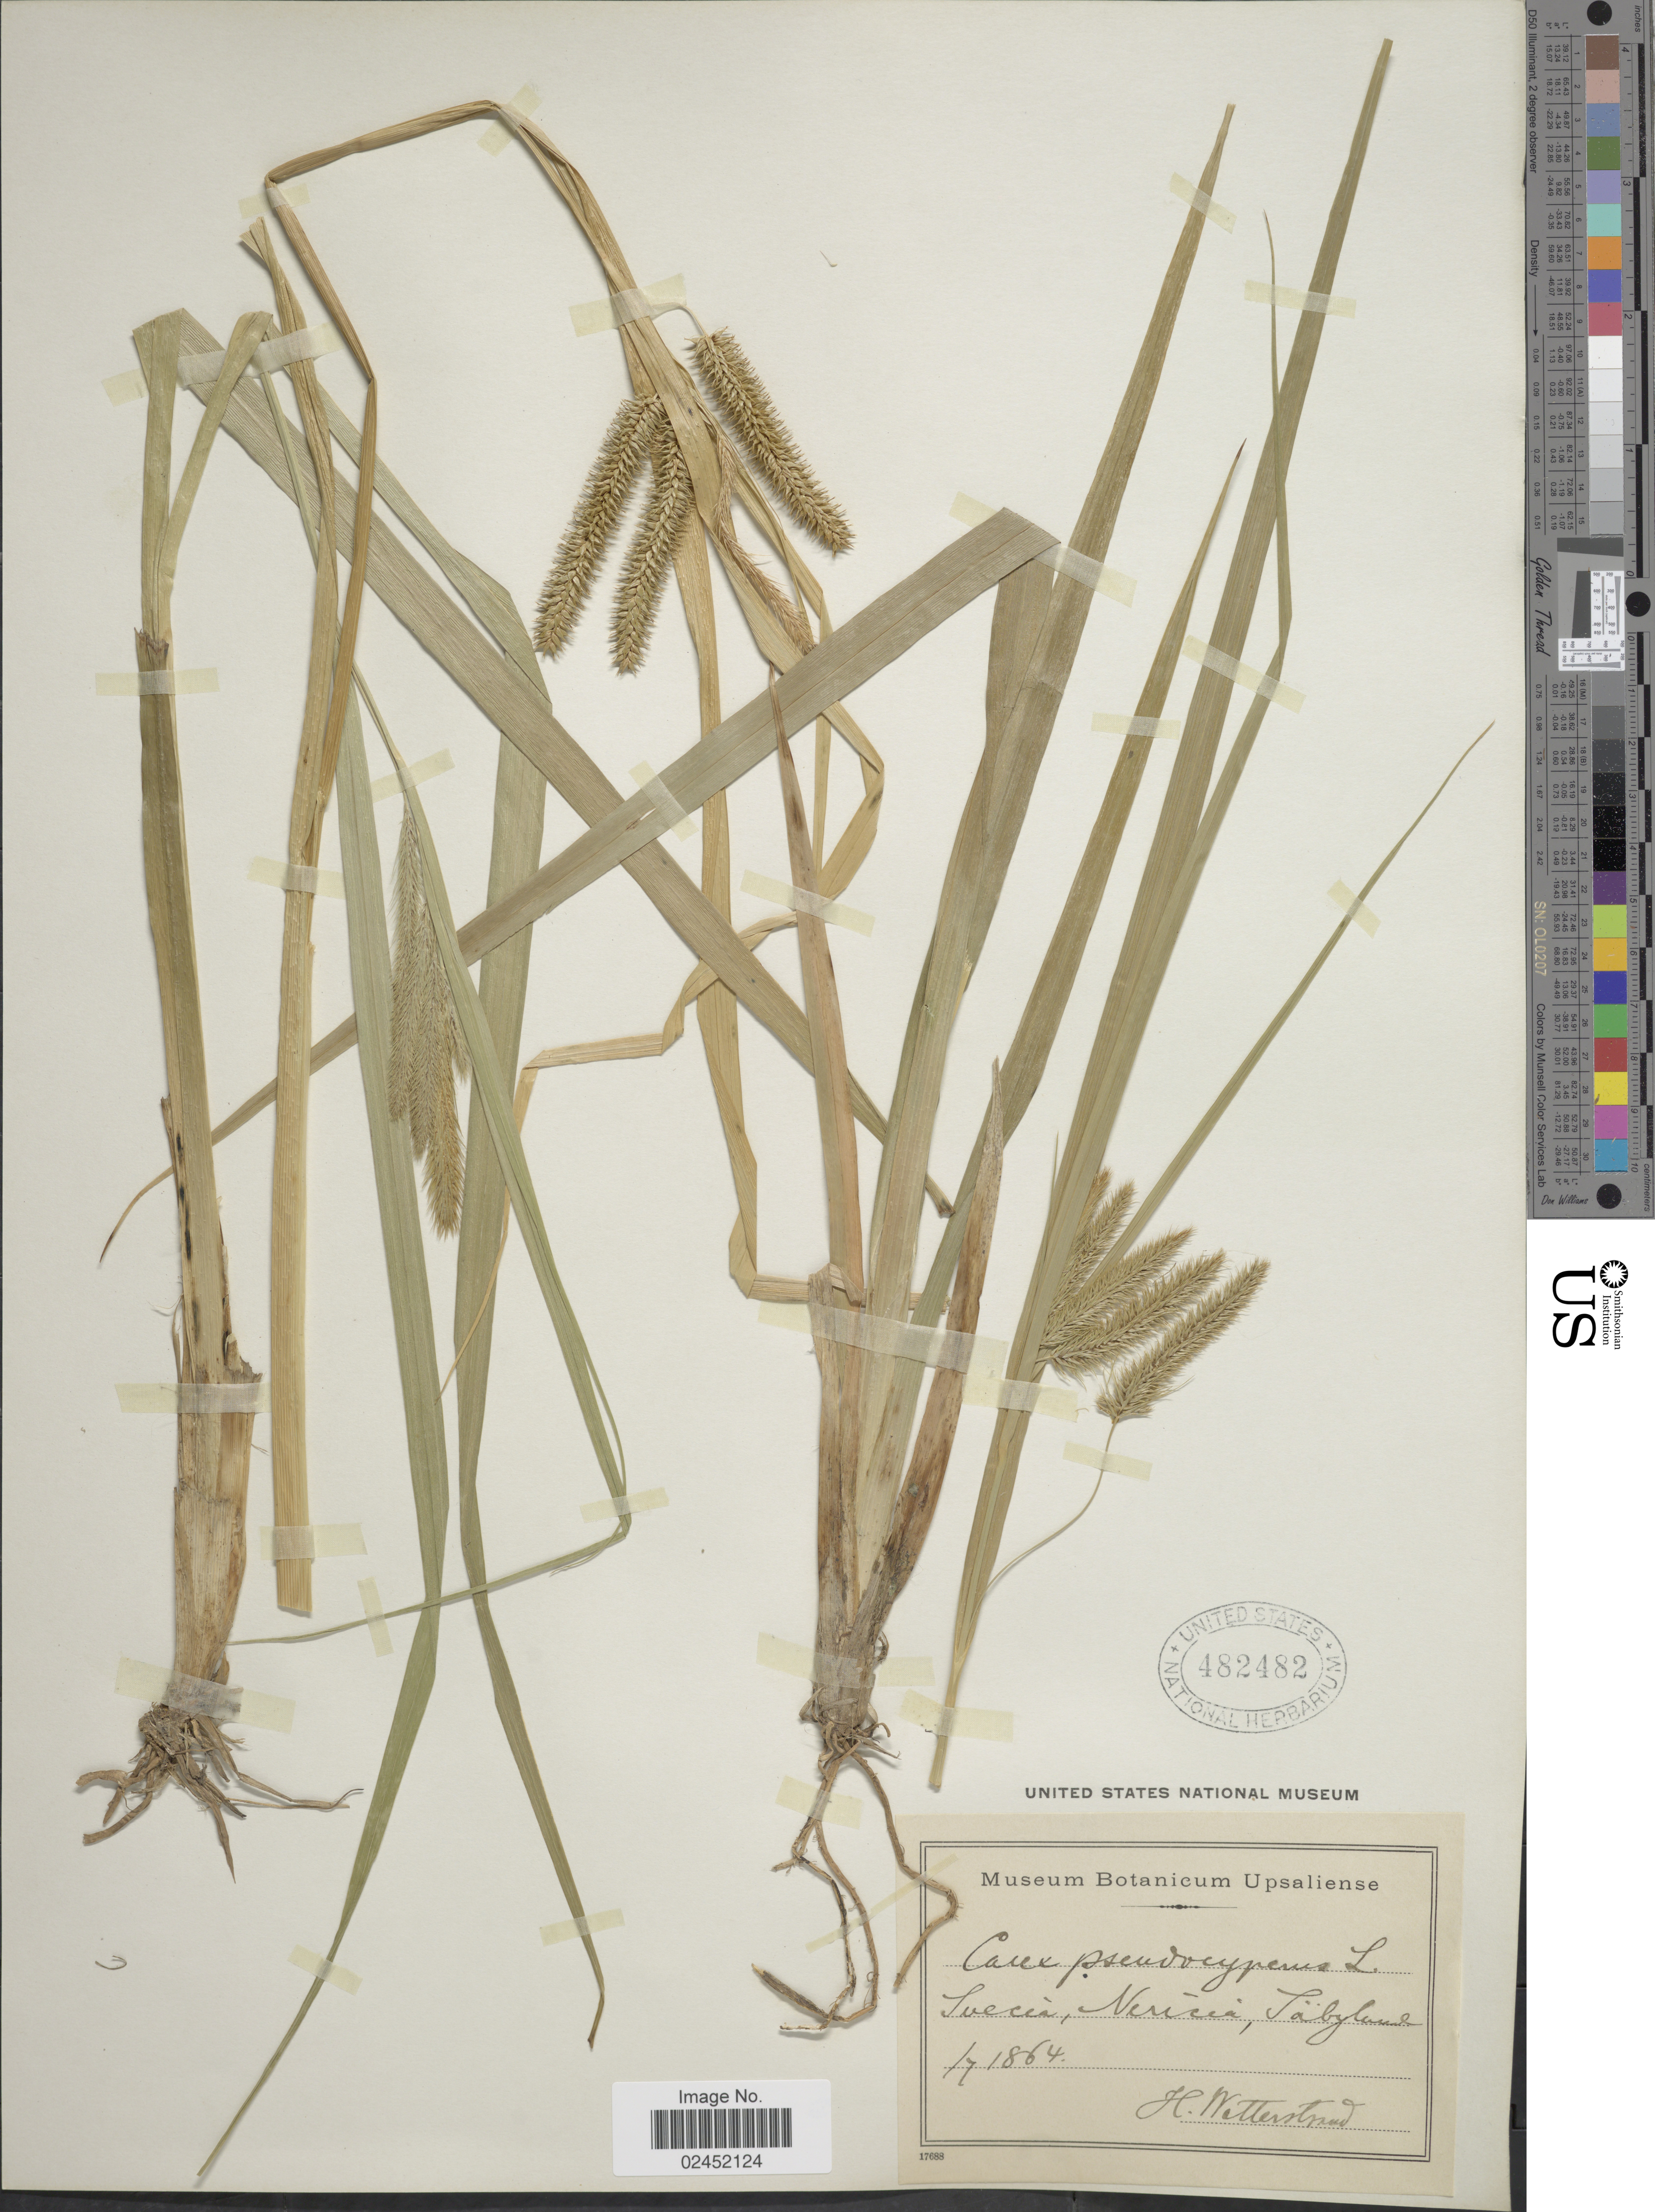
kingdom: Plantae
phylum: Tracheophyta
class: Liliopsida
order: Poales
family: Cyperaceae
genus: Carex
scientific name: Carex pseudocyperus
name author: L.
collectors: H. Wetterstrand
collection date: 1864-07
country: Sweden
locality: Suecia, Nericia, Säbyland.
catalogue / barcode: US 482482